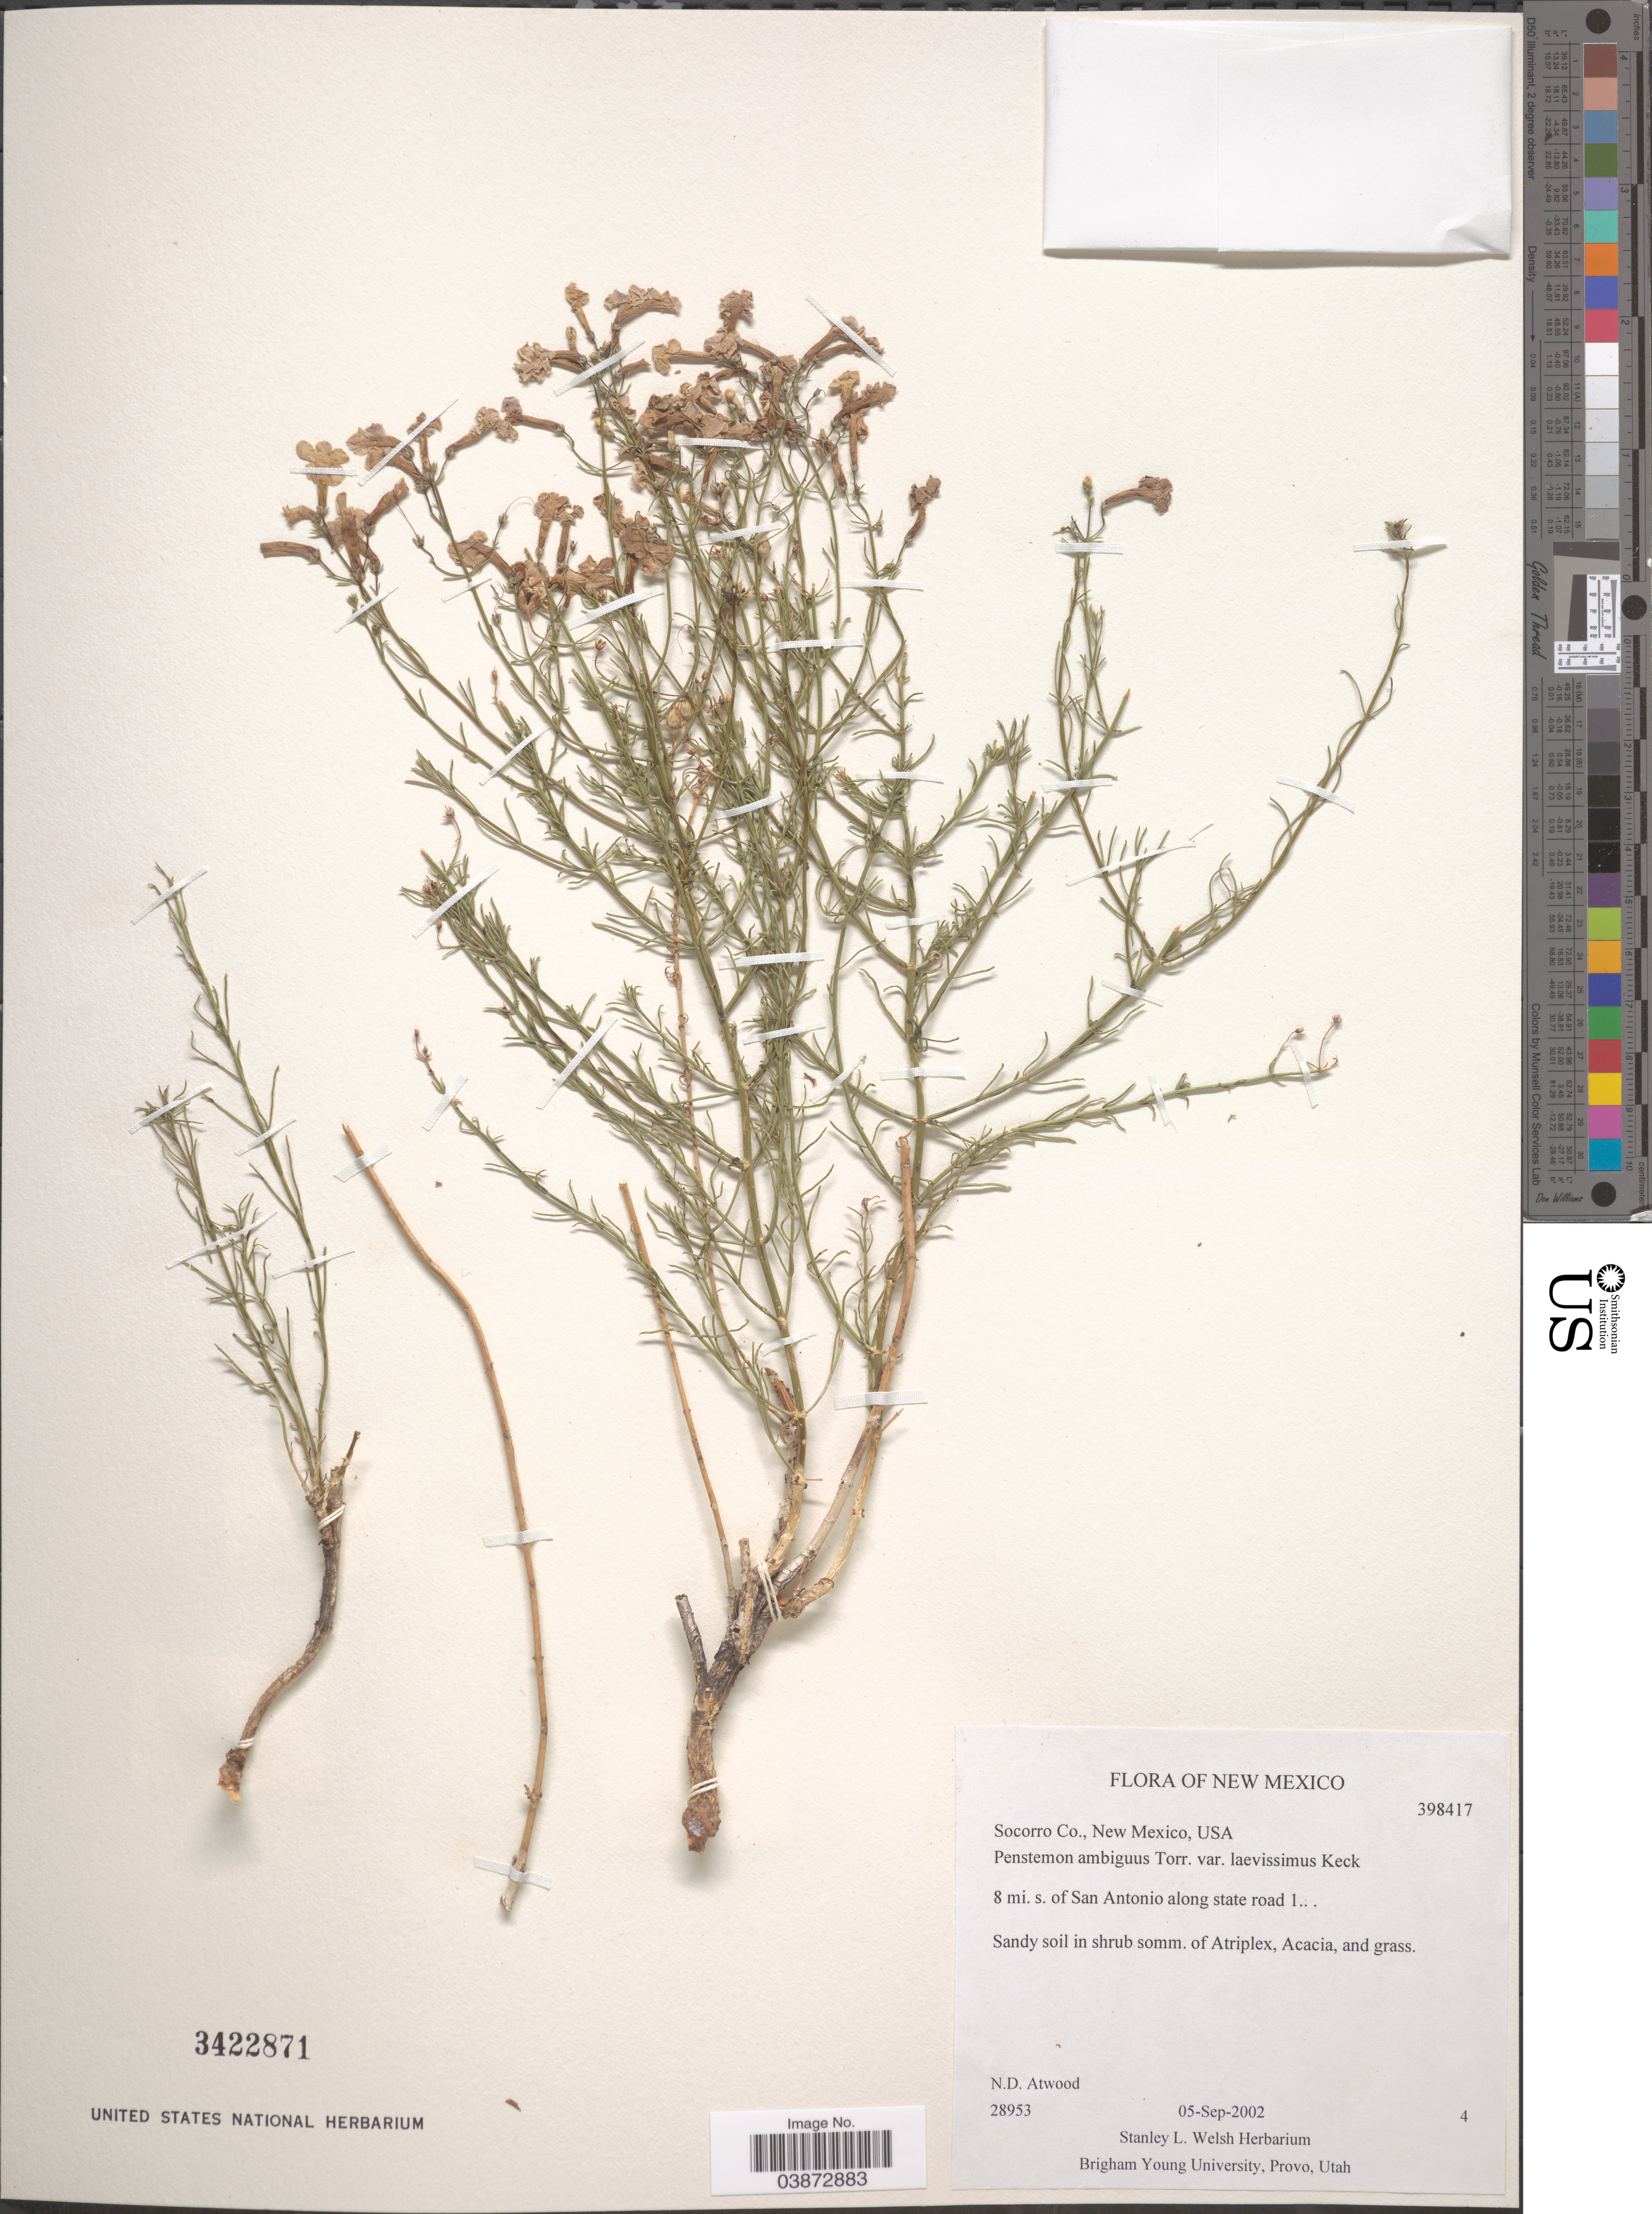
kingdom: Plantae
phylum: Tracheophyta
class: Magnoliopsida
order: Lamiales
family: Plantaginaceae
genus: Penstemon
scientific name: Penstemon ambiguus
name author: Torr.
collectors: N. Atwood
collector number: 28953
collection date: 2002-09-05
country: United States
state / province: New Mexico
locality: Socorro Co. 8 mi. s. of San Antonio along state road 1.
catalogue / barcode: US 3422871